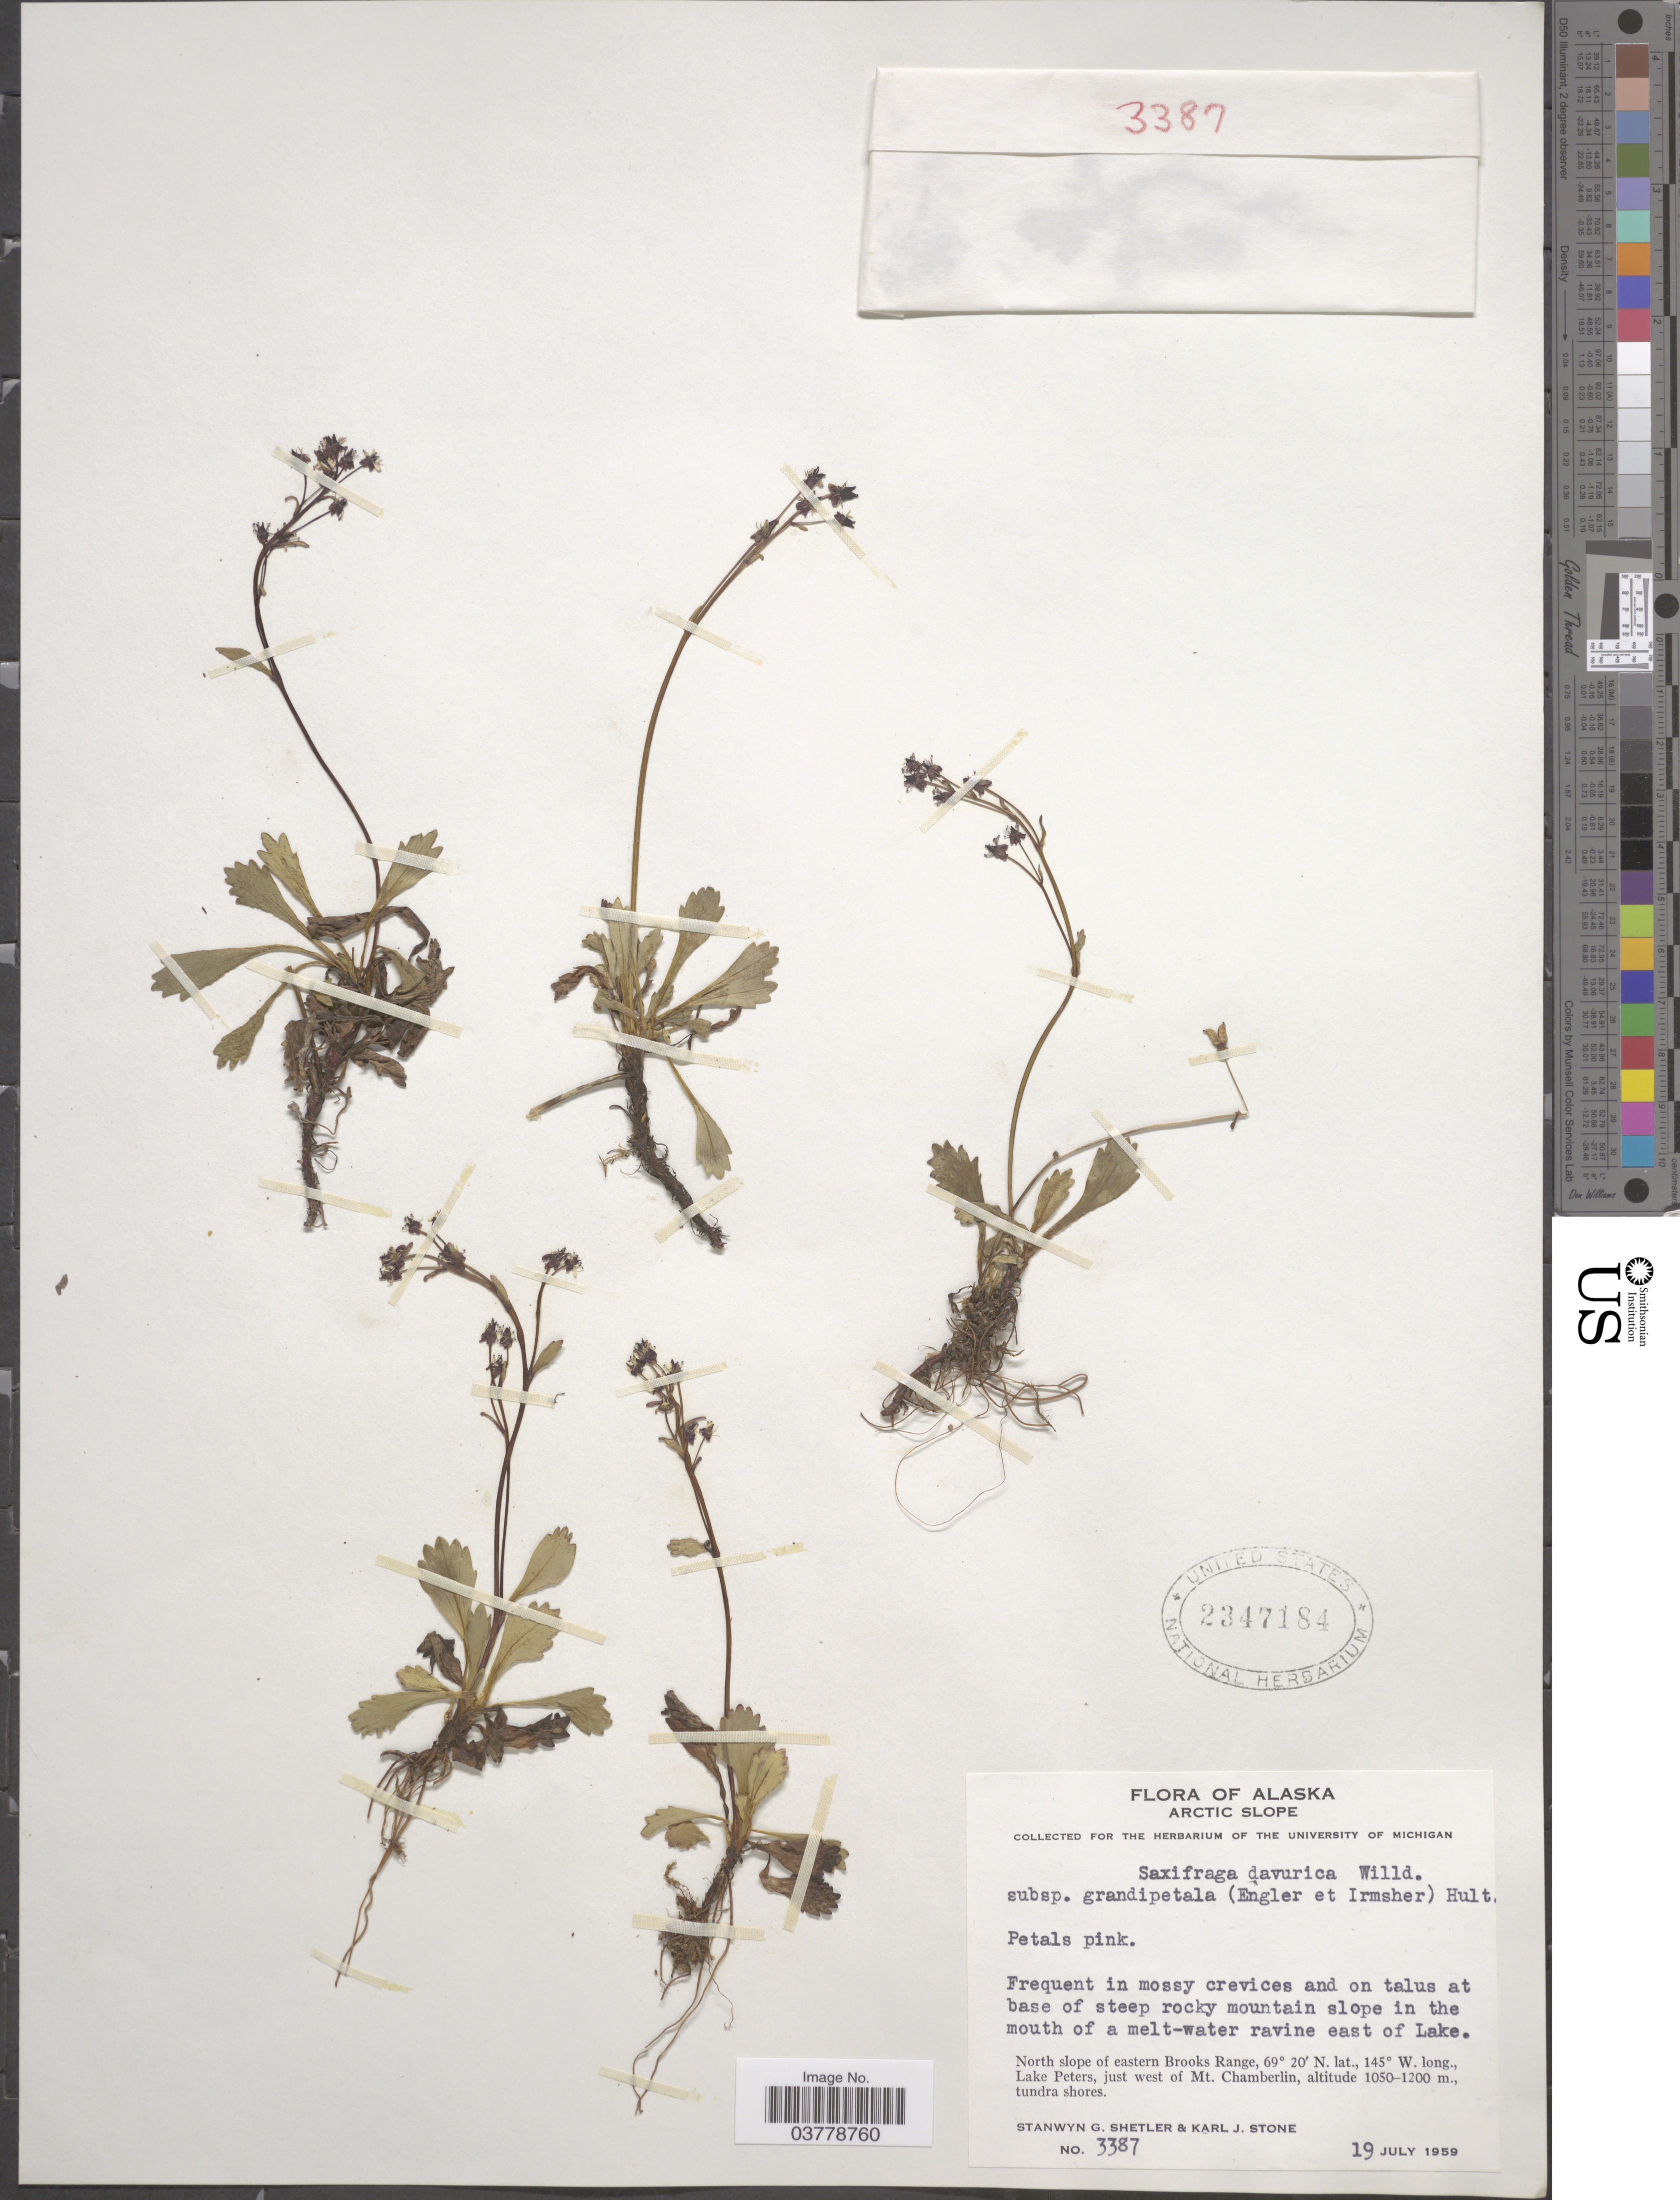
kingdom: Plantae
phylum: Tracheophyta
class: Magnoliopsida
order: Saxifragales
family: Saxifragaceae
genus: Micranthes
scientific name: Micranthes calycina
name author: (Sternb.) Gornall & H. Ohba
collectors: S. Shetler & K. J. Stone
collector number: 3387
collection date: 1959-07-19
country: United States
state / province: Alaska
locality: Arctic Slope. North slope of eastern Brooks Range, Lake Peters, just west of Mt. Chamberlin.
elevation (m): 1050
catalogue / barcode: US 2347184